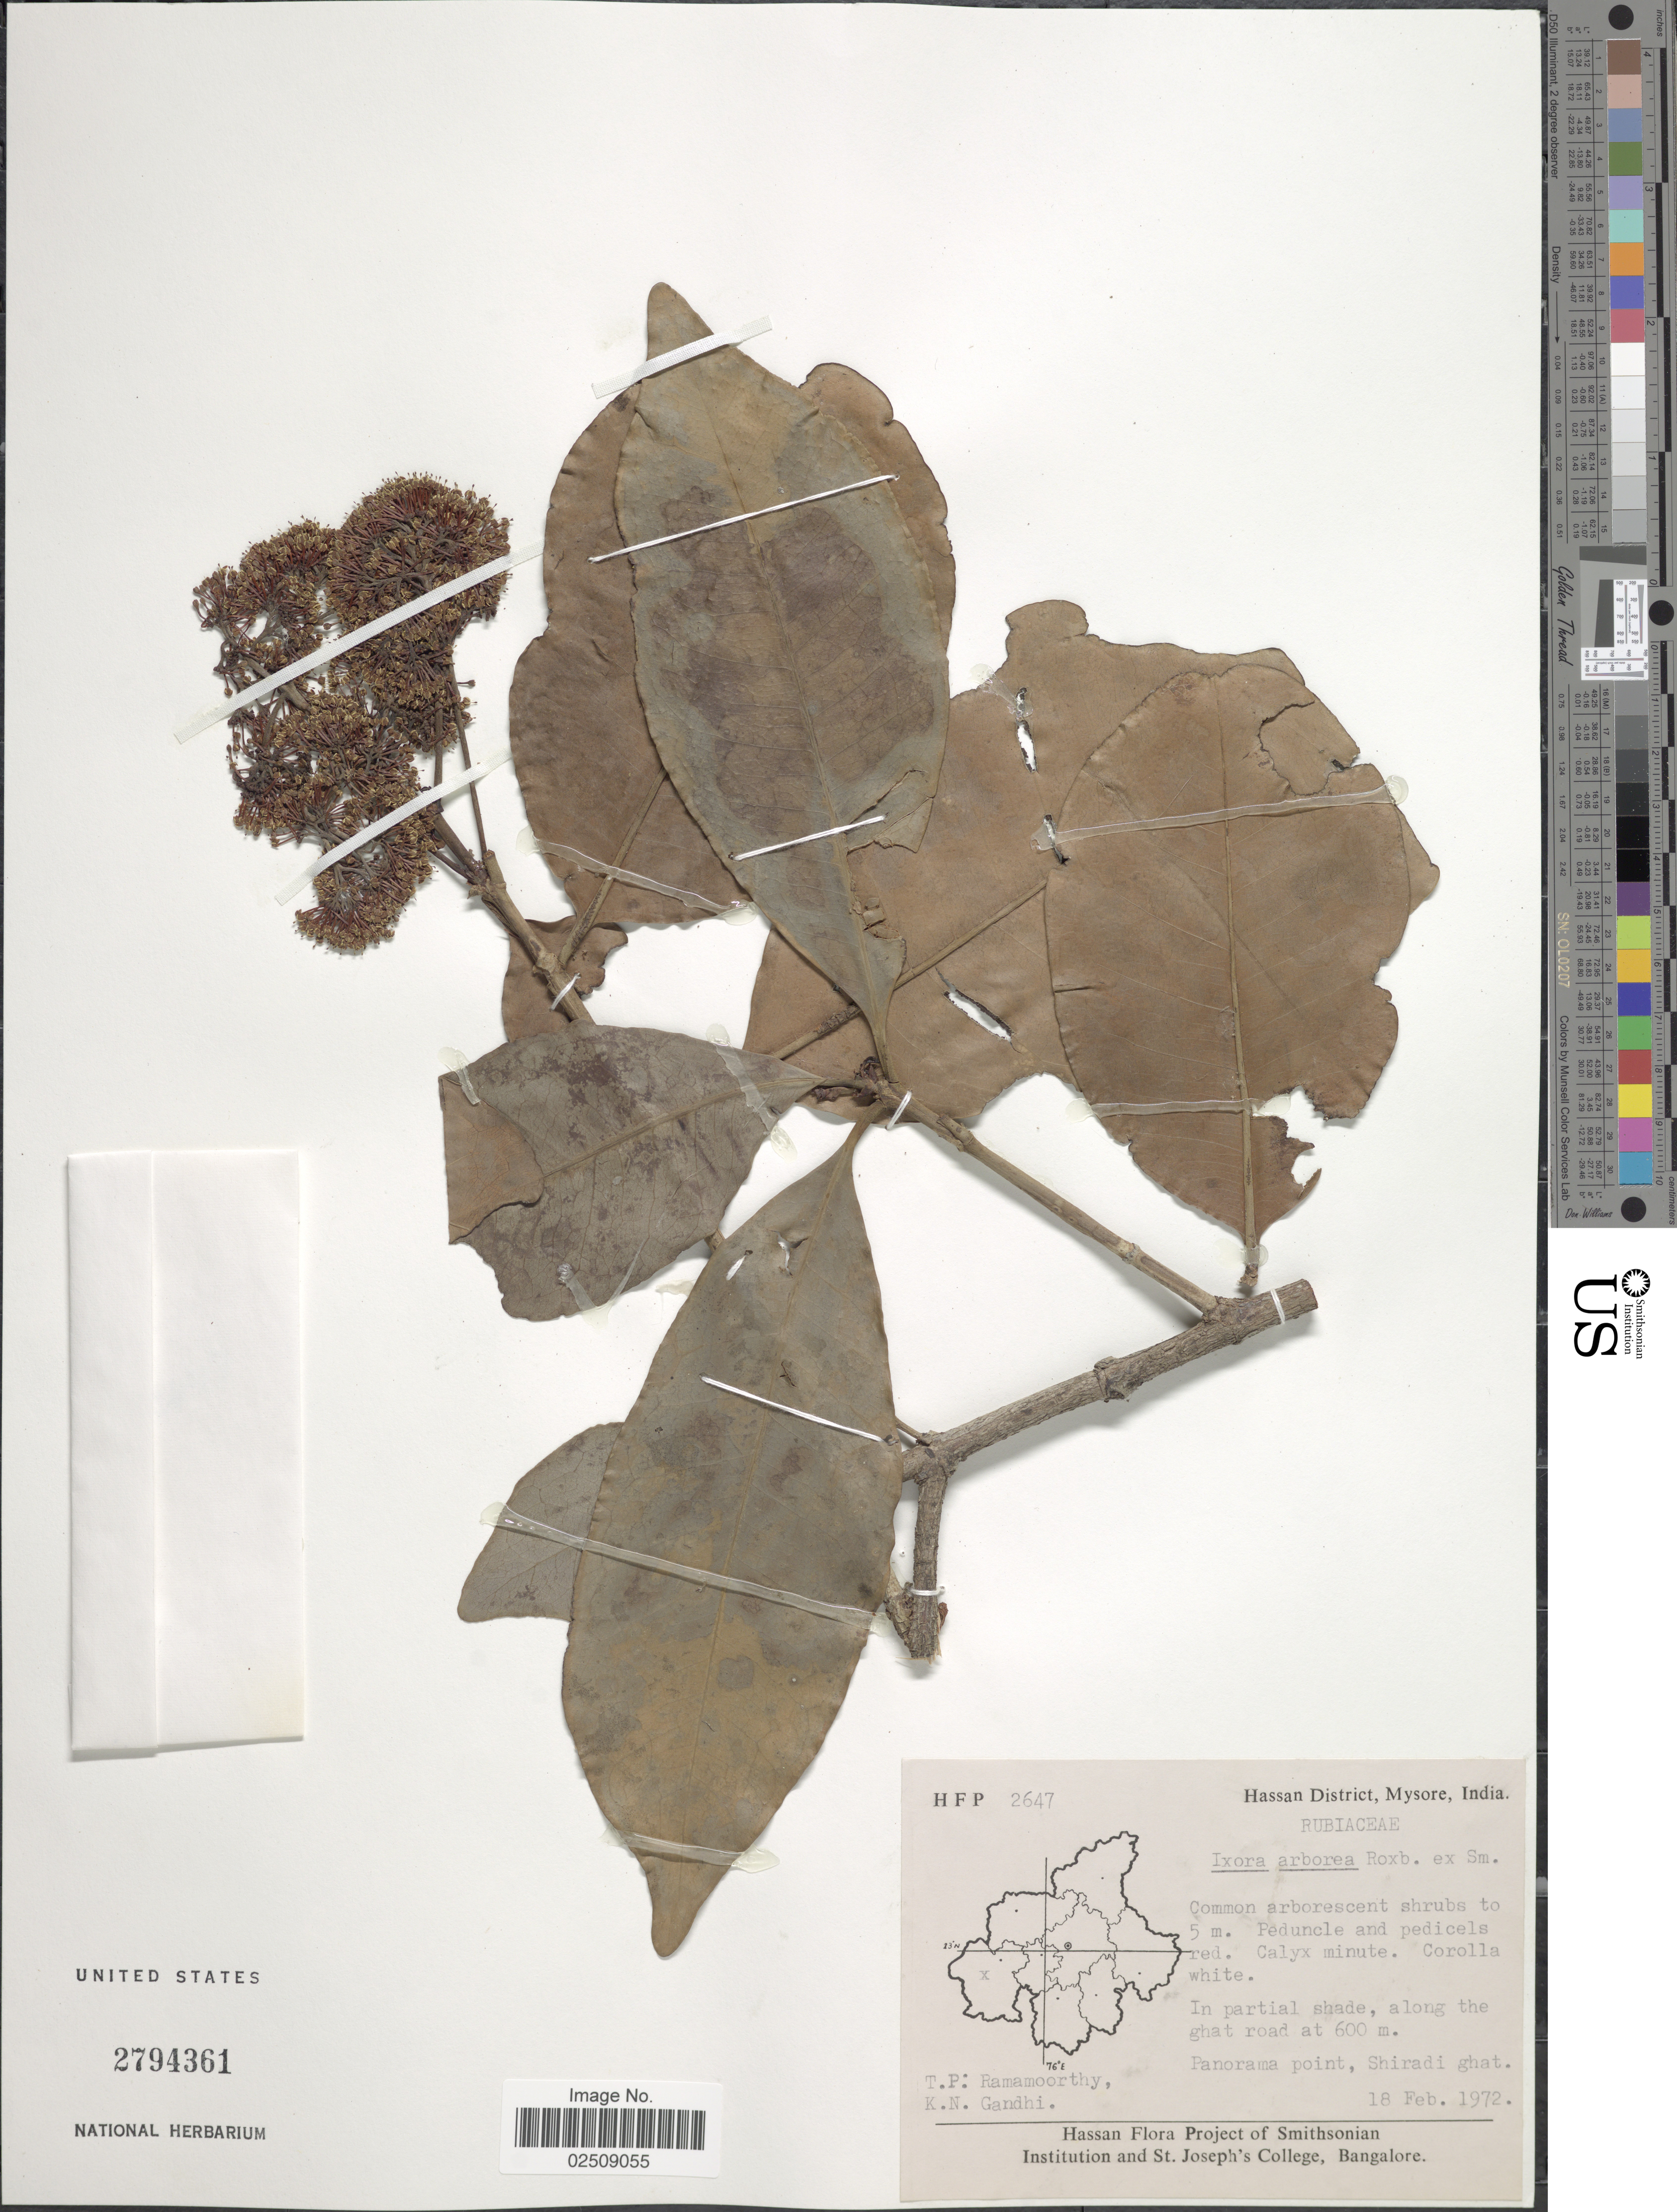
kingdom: Plantae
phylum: Tracheophyta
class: Magnoliopsida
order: Gentianales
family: Rubiaceae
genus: Ixora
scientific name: Ixora arborea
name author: Blanco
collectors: T. P. Ramamoorthy & K. N. Gandhi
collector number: HFP2647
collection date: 1972-02-18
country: India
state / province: Karnataka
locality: Hassan District, Mysore. In partial shade, along the ghat road, Panorama point, Shiradi ghat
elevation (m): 600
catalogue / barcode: US 2794361